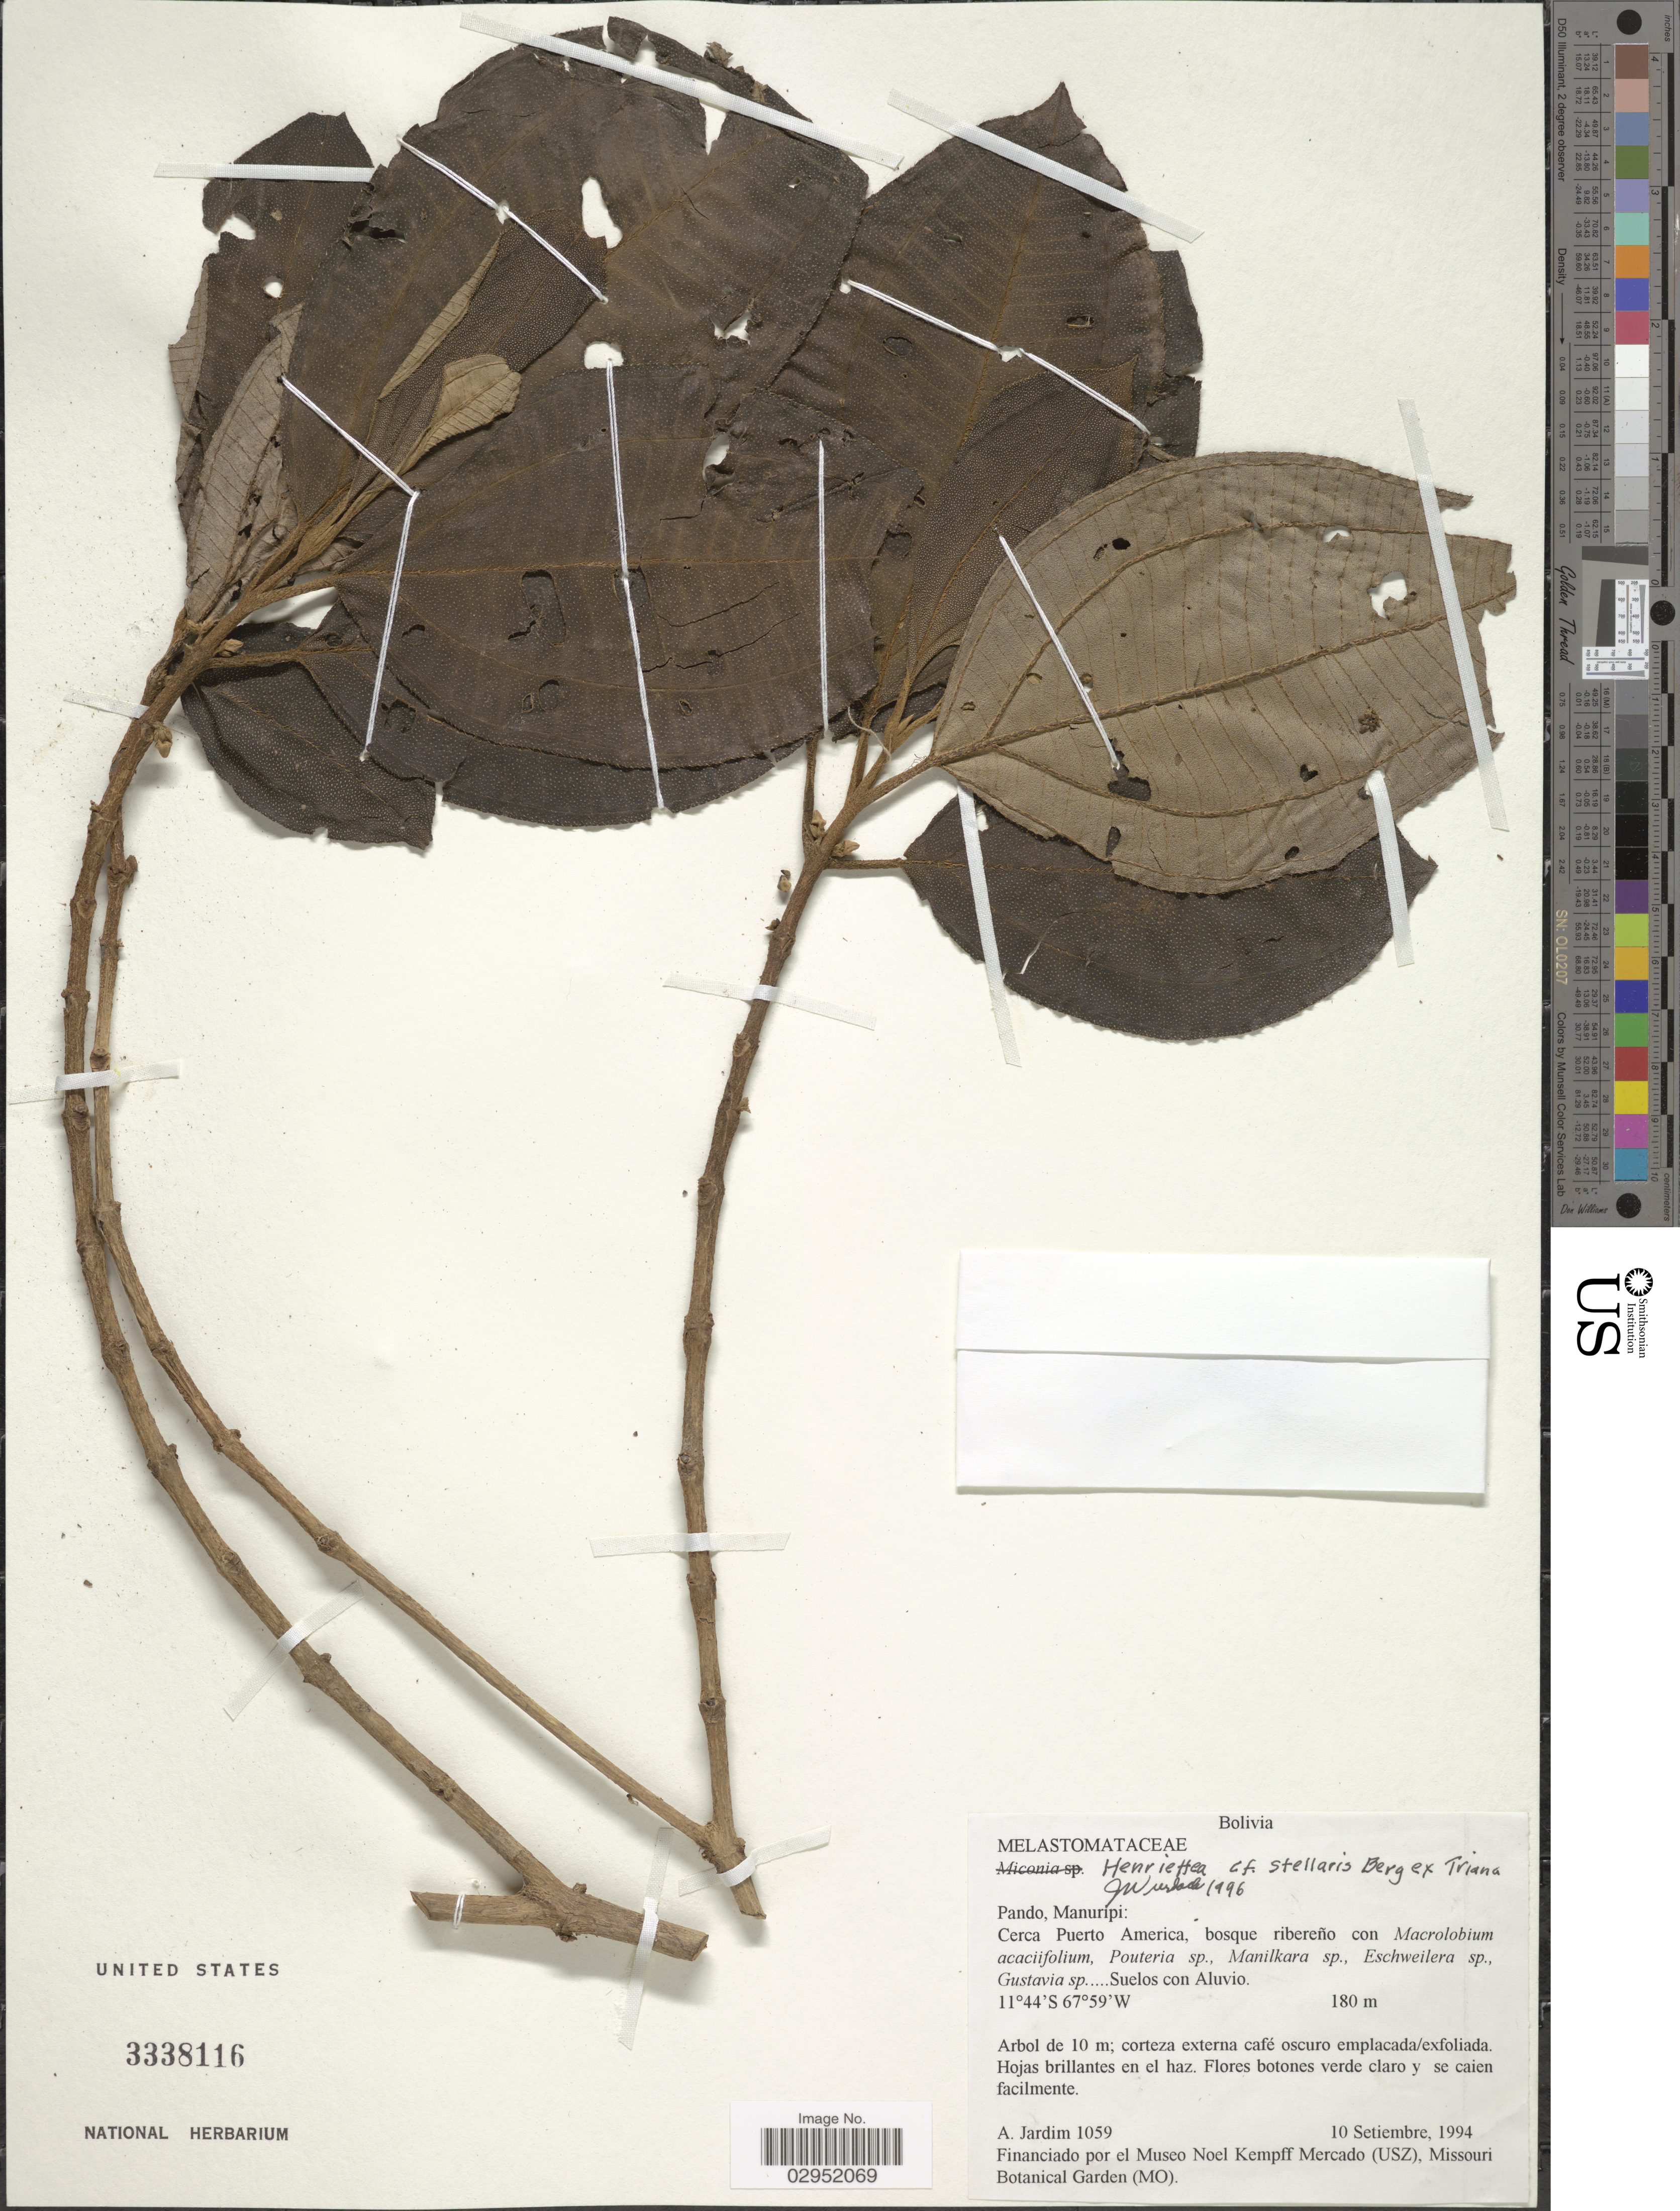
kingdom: Plantae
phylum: Tracheophyta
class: Magnoliopsida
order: Myrtales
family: Melastomataceae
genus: Henriettea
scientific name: Henriettea stellaris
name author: O. Berg ex Triana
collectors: A. Jardim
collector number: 1059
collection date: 1994-09-10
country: Bolivia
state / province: Pando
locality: Manuripi: Cerca Puerto America.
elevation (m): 180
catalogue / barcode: US 3338116